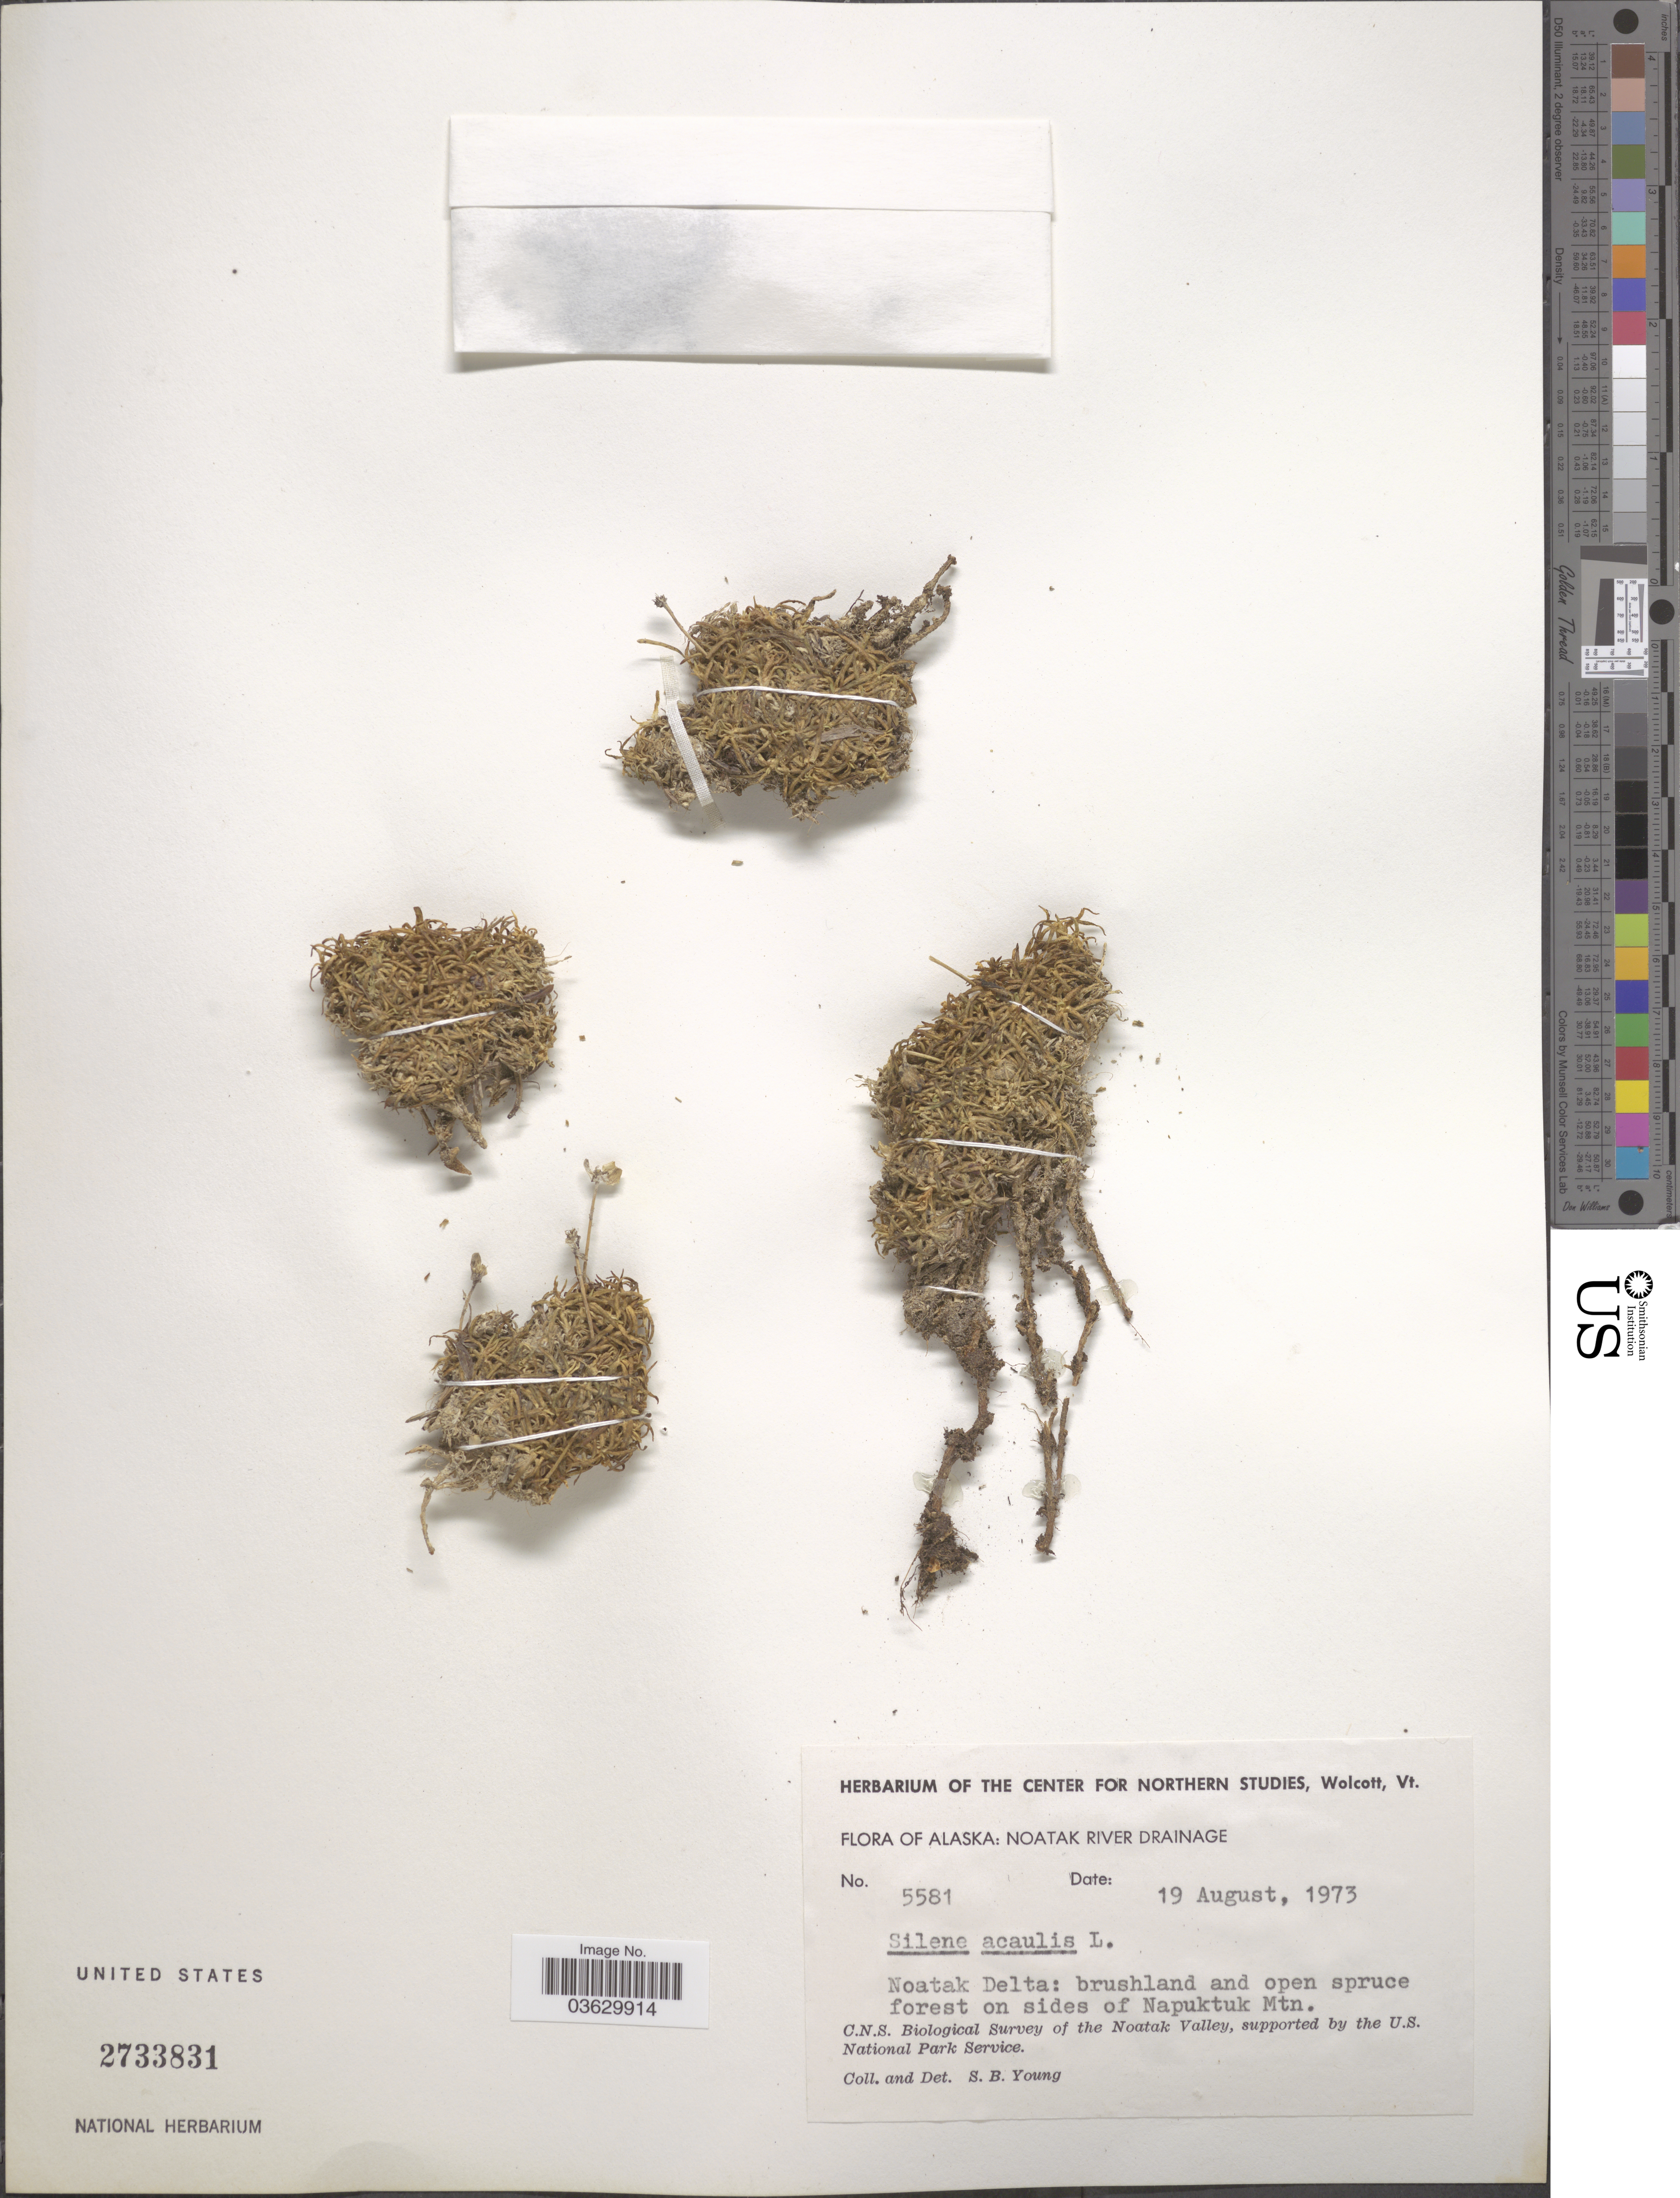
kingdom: Plantae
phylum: Tracheophyta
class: Magnoliopsida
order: Caryophyllales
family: Caryophyllaceae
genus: Silene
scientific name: Silene acaulis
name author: (L.) Jacq.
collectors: S. Young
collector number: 5581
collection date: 1973-08-19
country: United States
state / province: Alaska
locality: Noatak River Drainage. Noatak Delta: brushland and open spruce forest on sides of Napuktuk Mtn.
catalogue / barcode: US 2733831